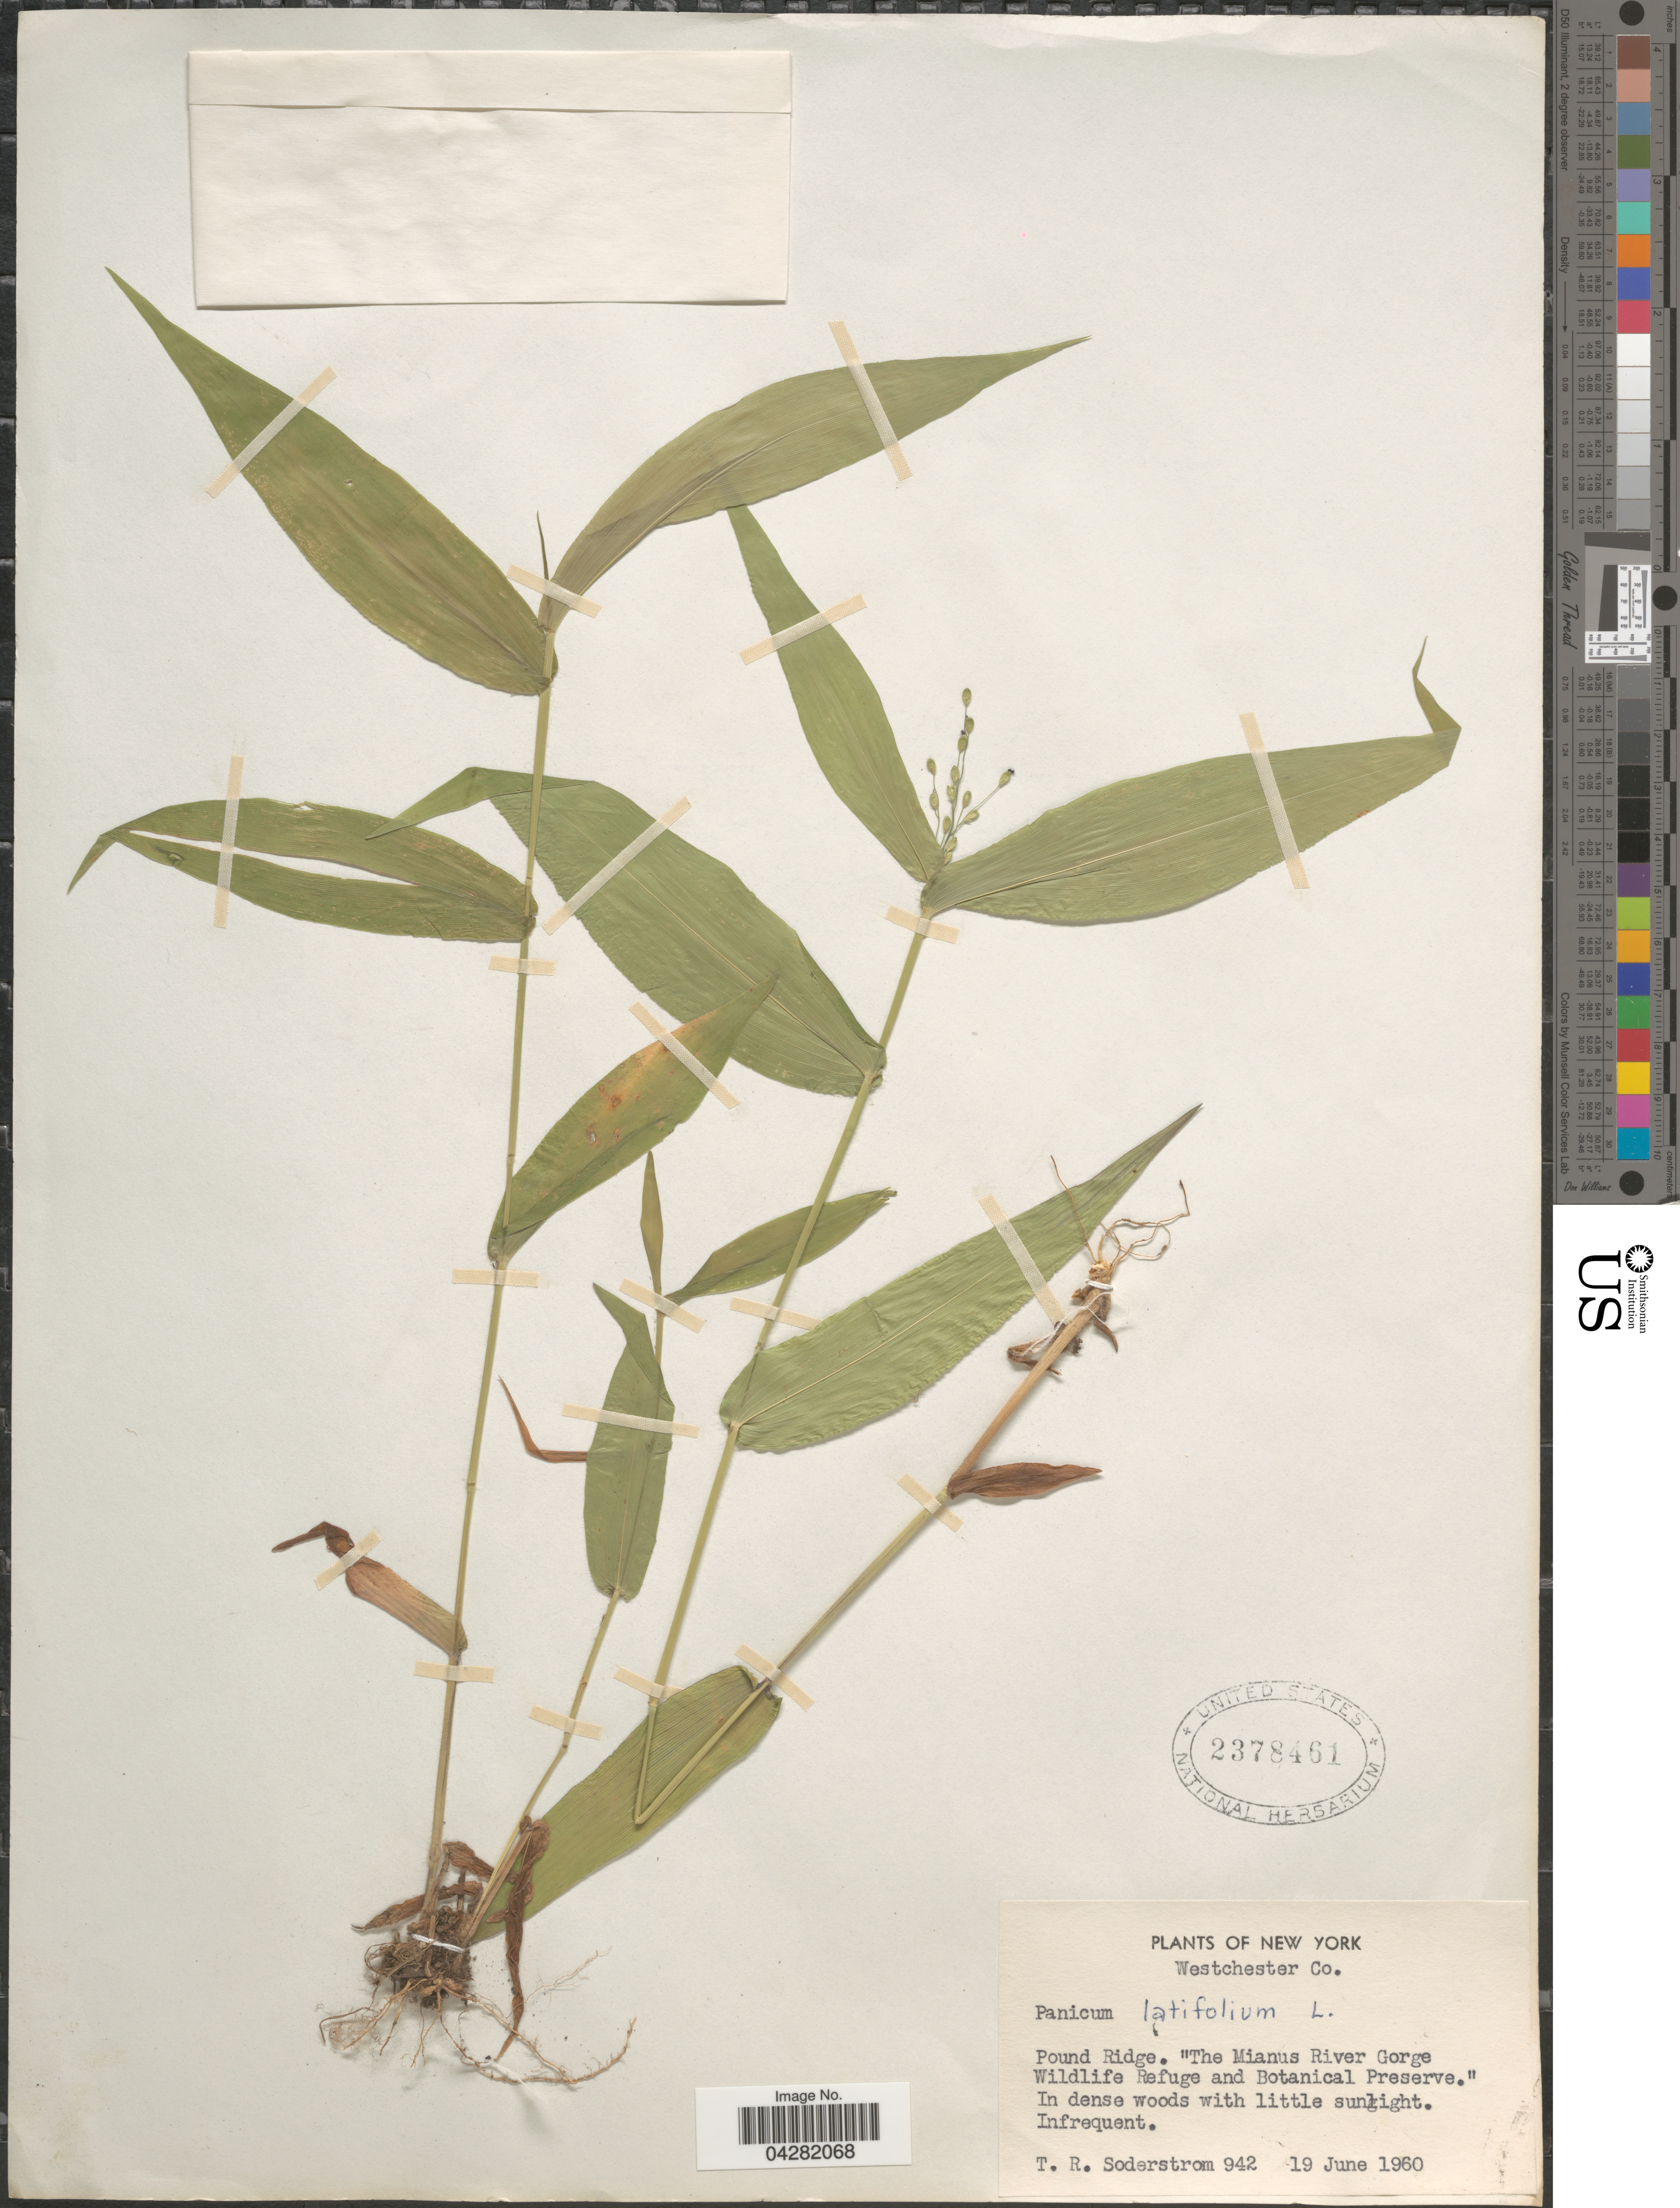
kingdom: Plantae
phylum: Tracheophyta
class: Liliopsida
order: Poales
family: Poaceae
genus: Dichanthelium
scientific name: Dichanthelium latifolium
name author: (L.) Harvill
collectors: T. R. Soderstrom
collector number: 942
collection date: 1960-06-19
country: United States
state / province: New York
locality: Westchester Co. Pound Ridge. "The Mianus River Gorge Wildlife Refuge and Botanical Preserve".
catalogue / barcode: US 2378461